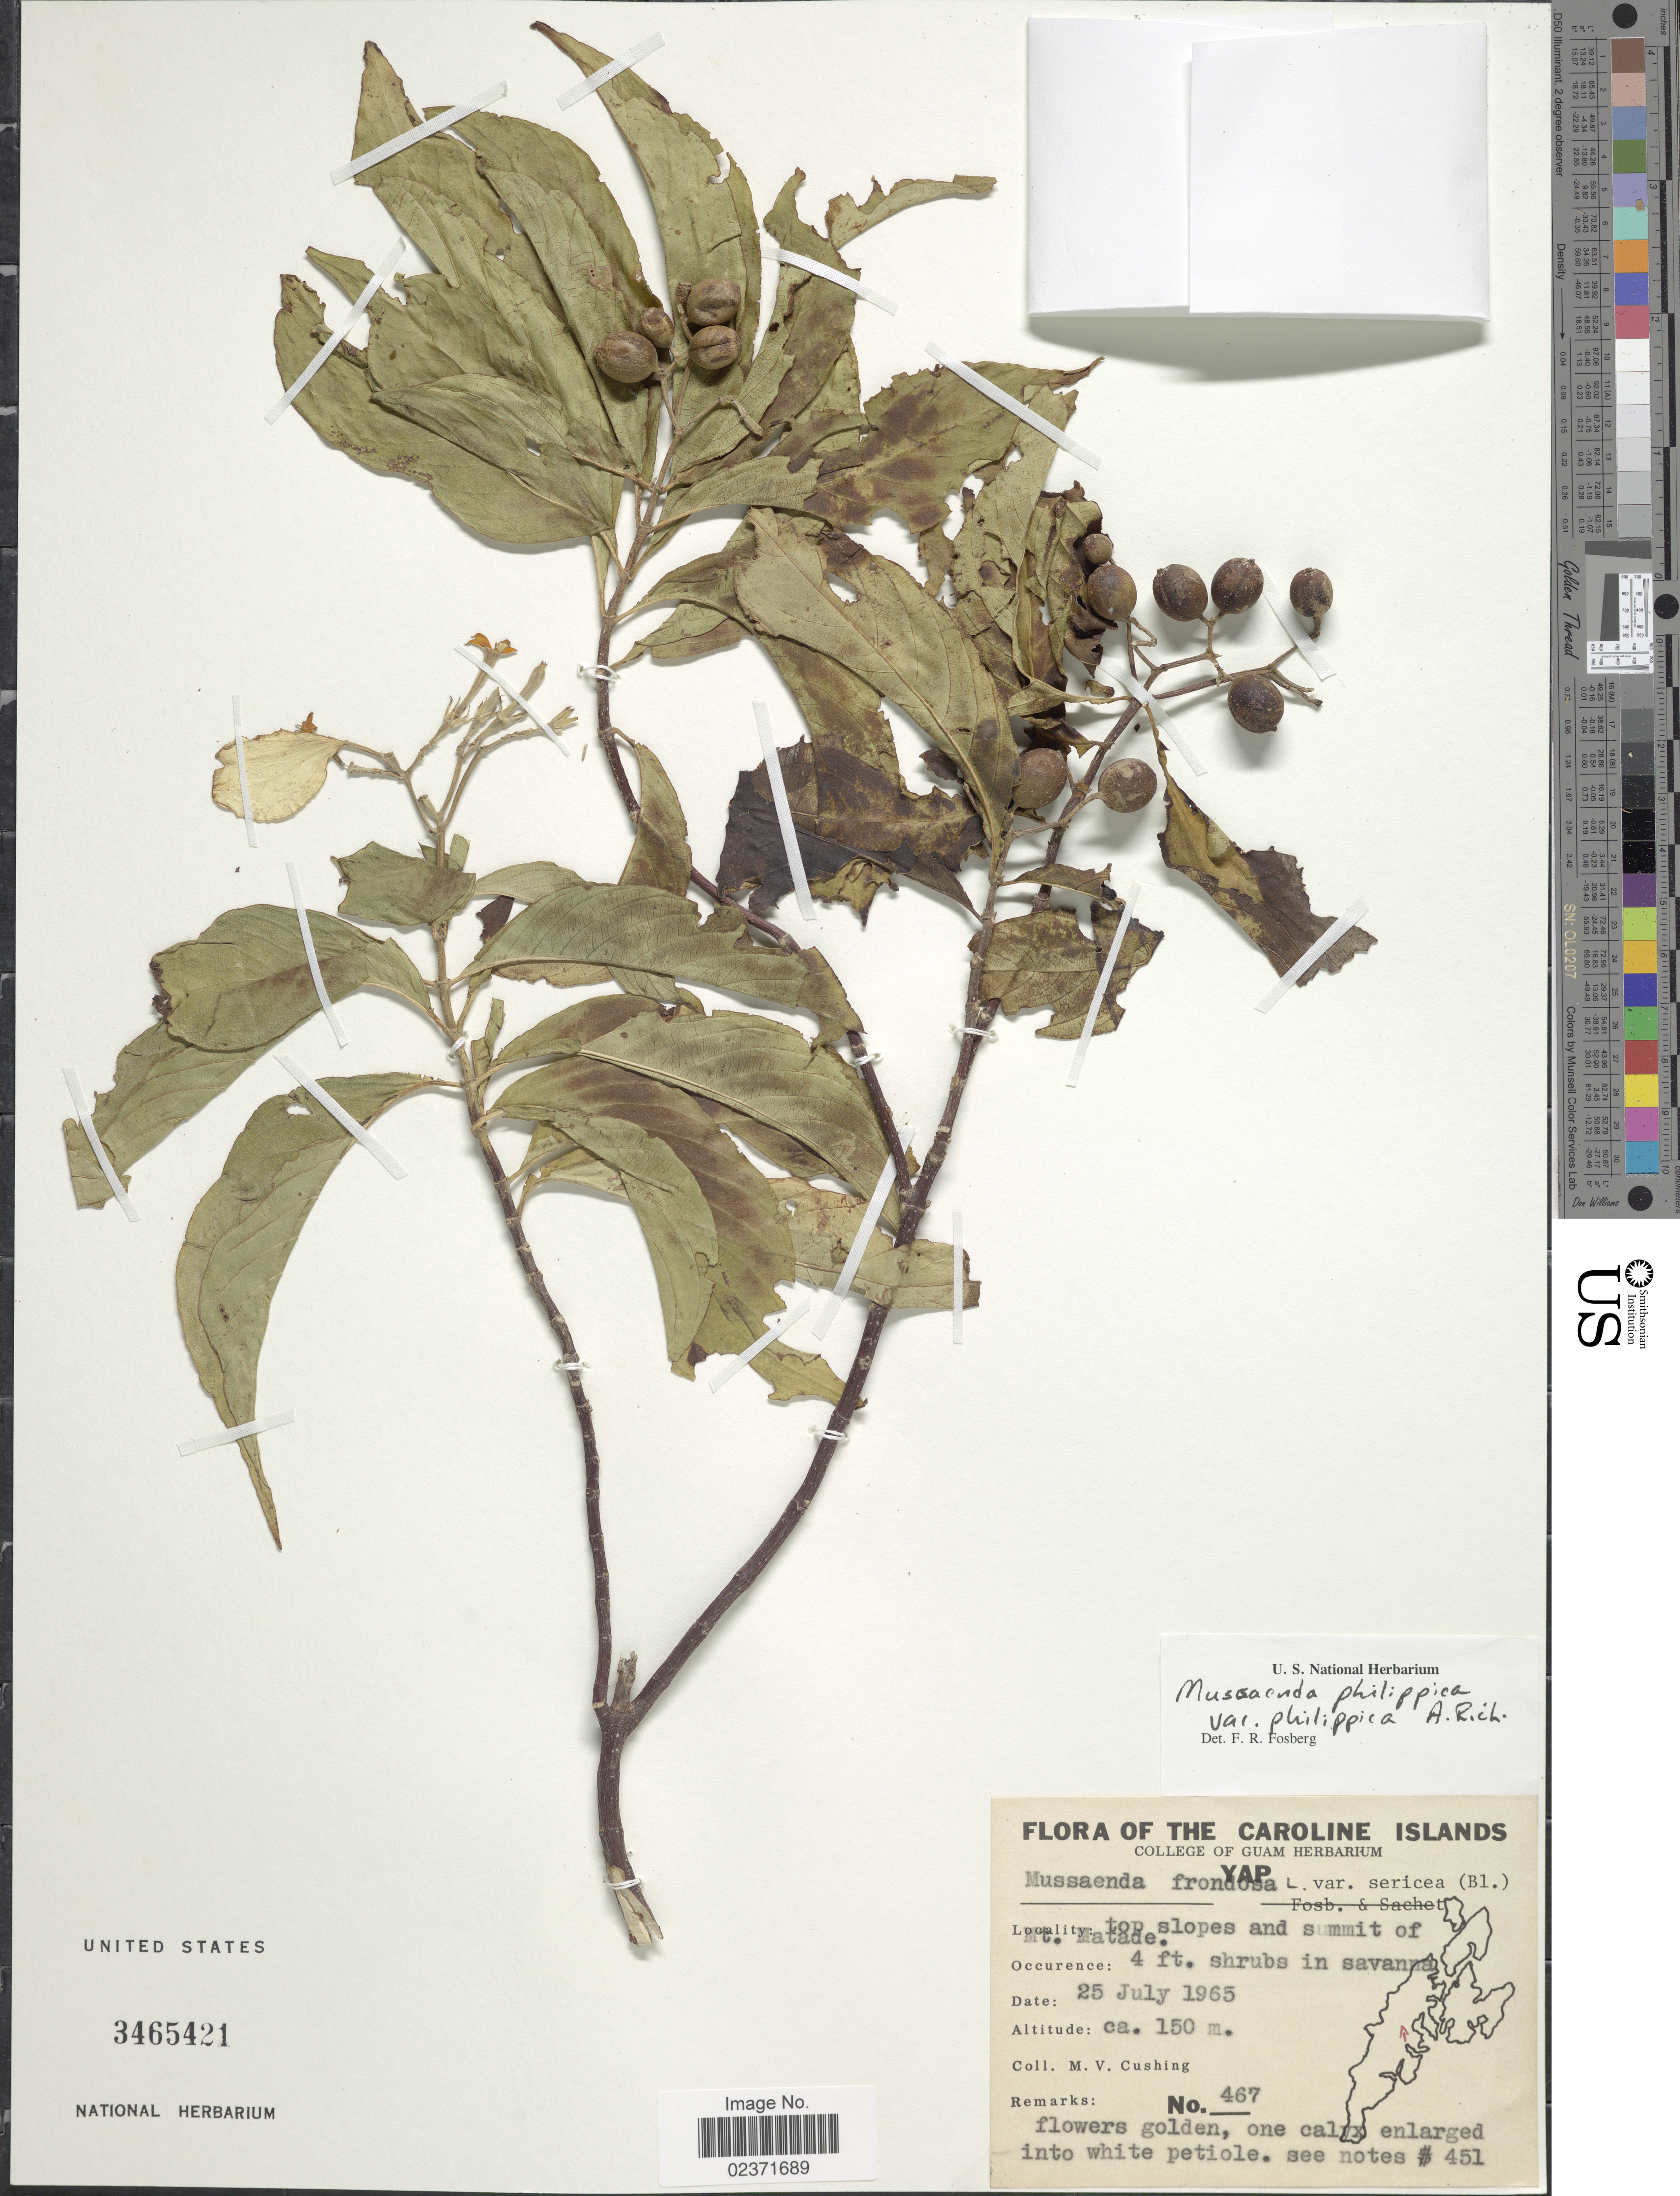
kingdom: Plantae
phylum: Tracheophyta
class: Magnoliopsida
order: Gentianales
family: Rubiaceae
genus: Mussaenda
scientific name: Mussaenda philippica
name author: A. Rich.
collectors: M. V. Cushing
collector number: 467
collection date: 1965-07-25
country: Micronesia, Federated States of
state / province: Yap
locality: The Caroline Islands. Yap. Top slopes and summit of Mt. Matade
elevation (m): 150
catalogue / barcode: US 3465421